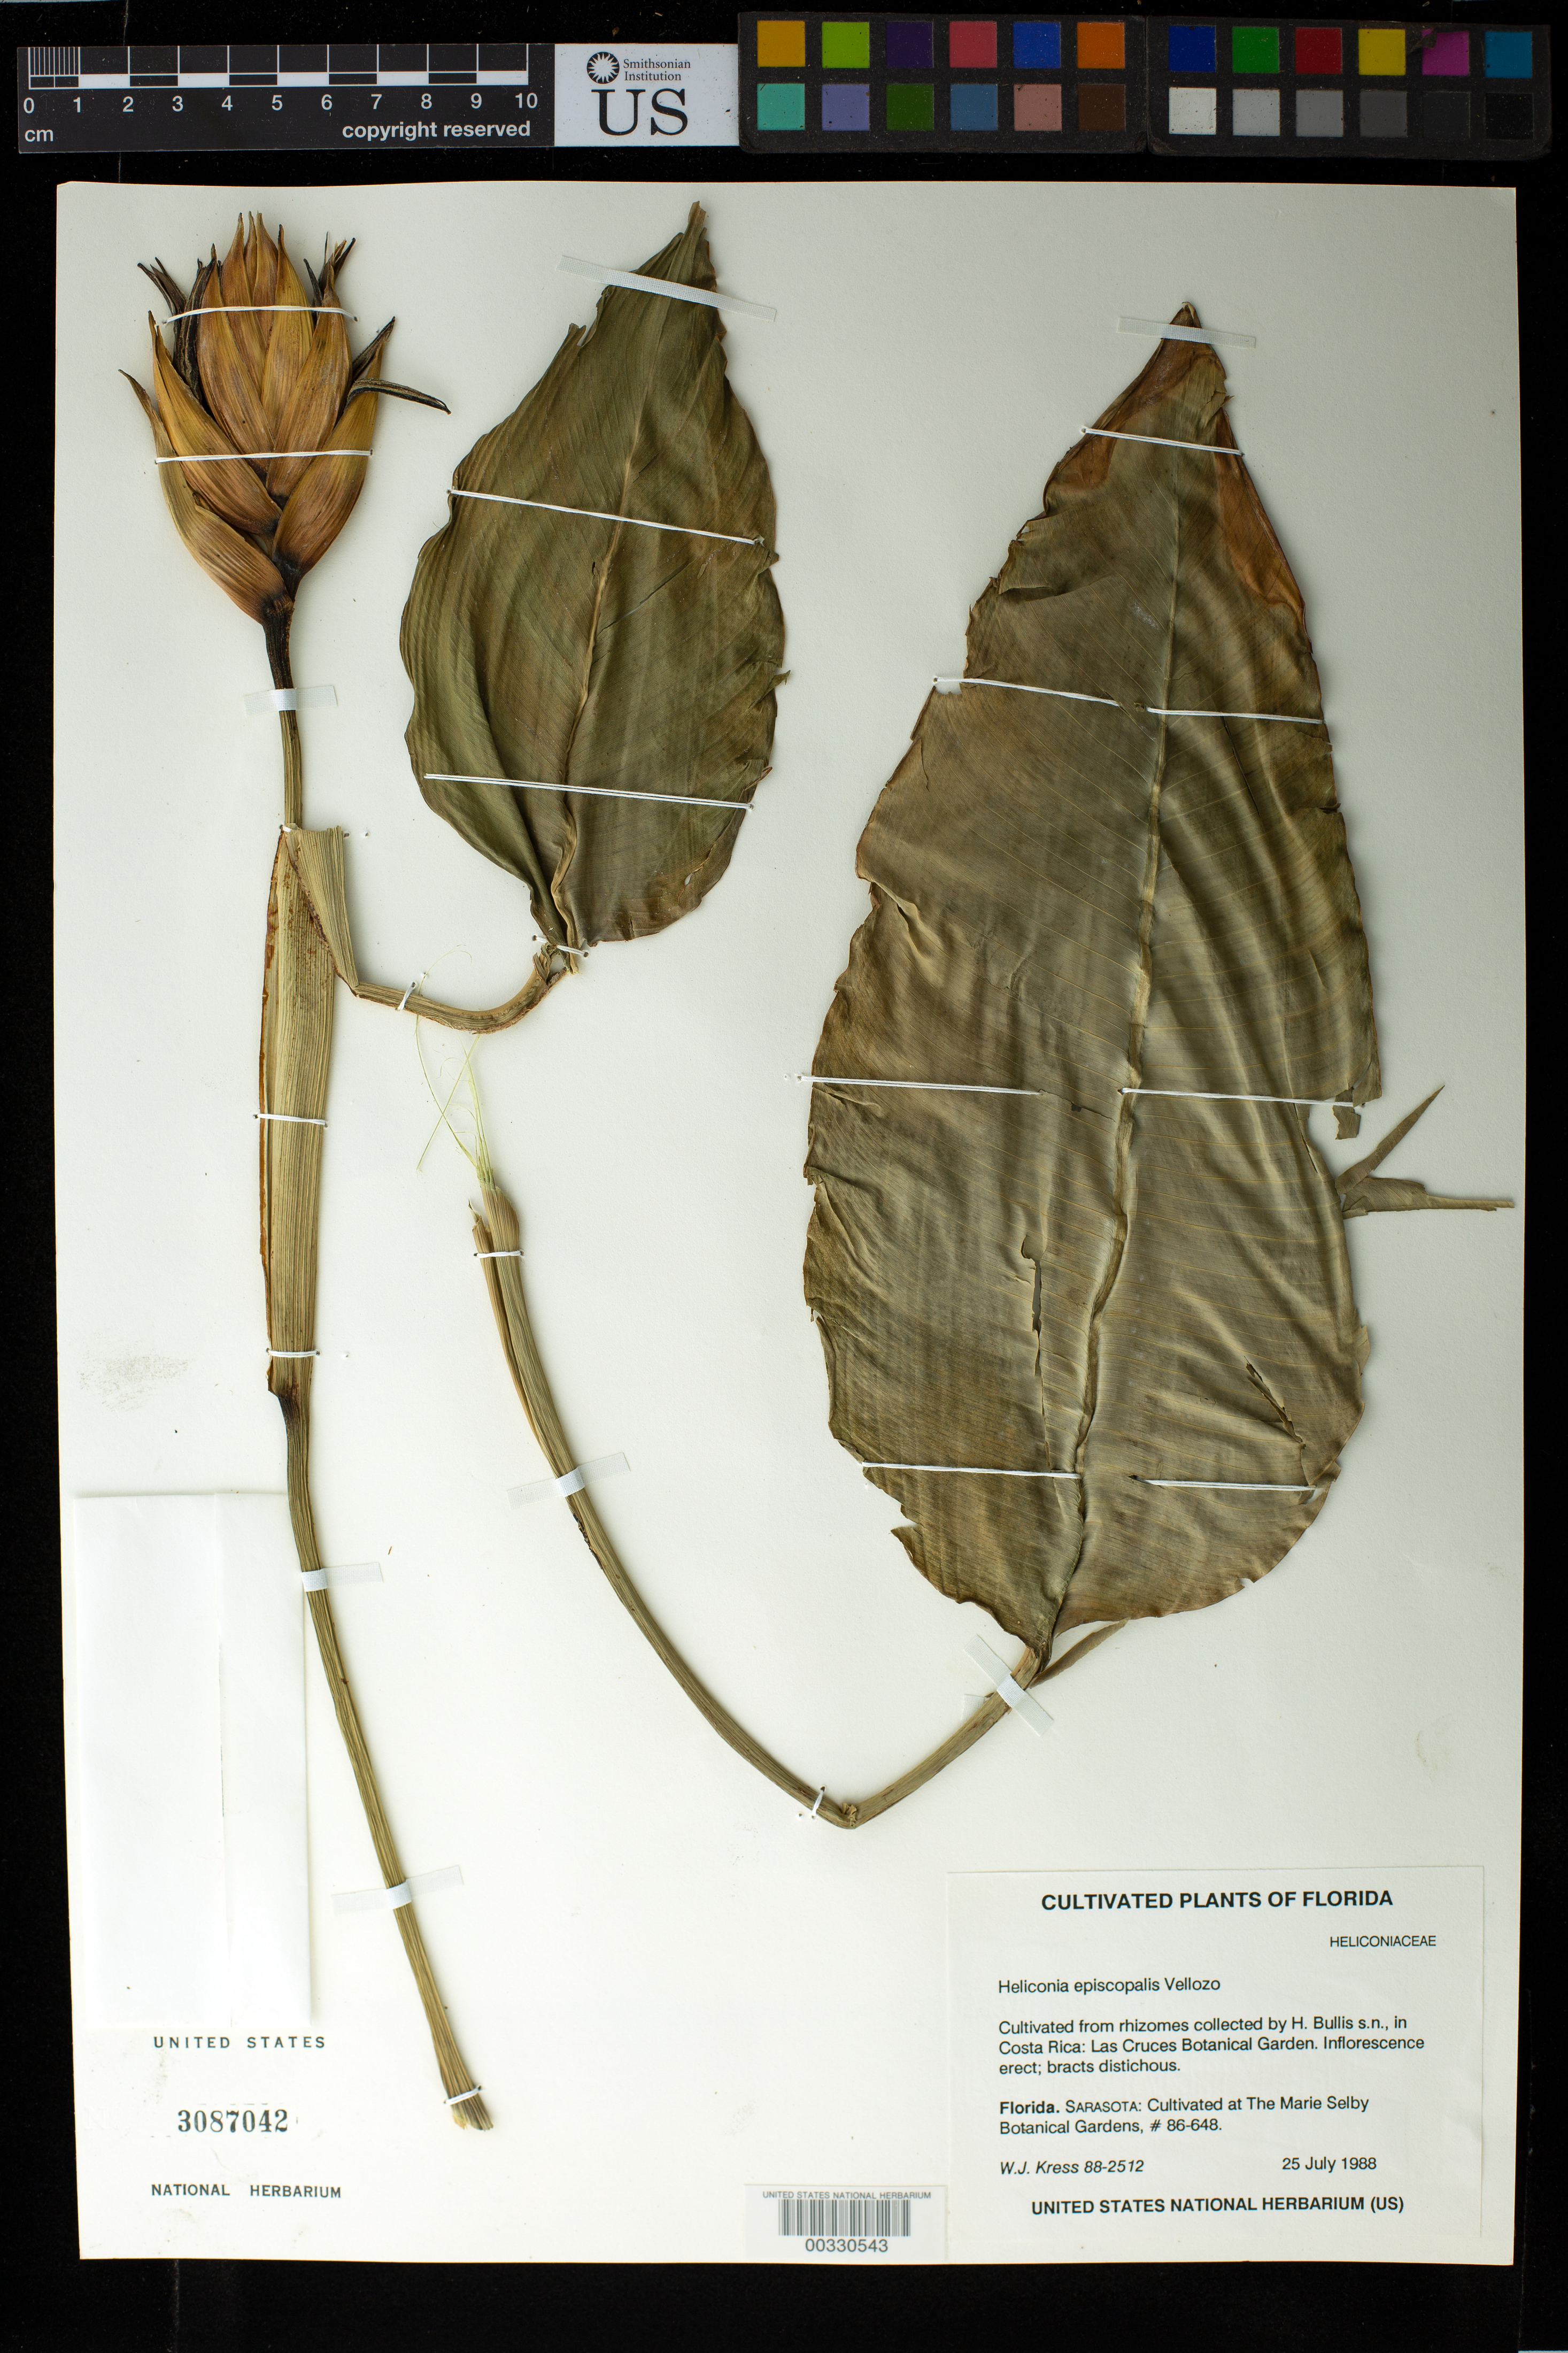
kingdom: Plantae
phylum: Tracheophyta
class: Liliopsida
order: Zingiberales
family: Heliconiaceae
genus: Heliconia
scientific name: Heliconia episcopalis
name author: Vell.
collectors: W. J. Kress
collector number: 88-2512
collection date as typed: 25 Jul 1988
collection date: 1988-07-25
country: Costa Rica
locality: Las Cruces Botanical Garden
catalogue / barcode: US 3087042